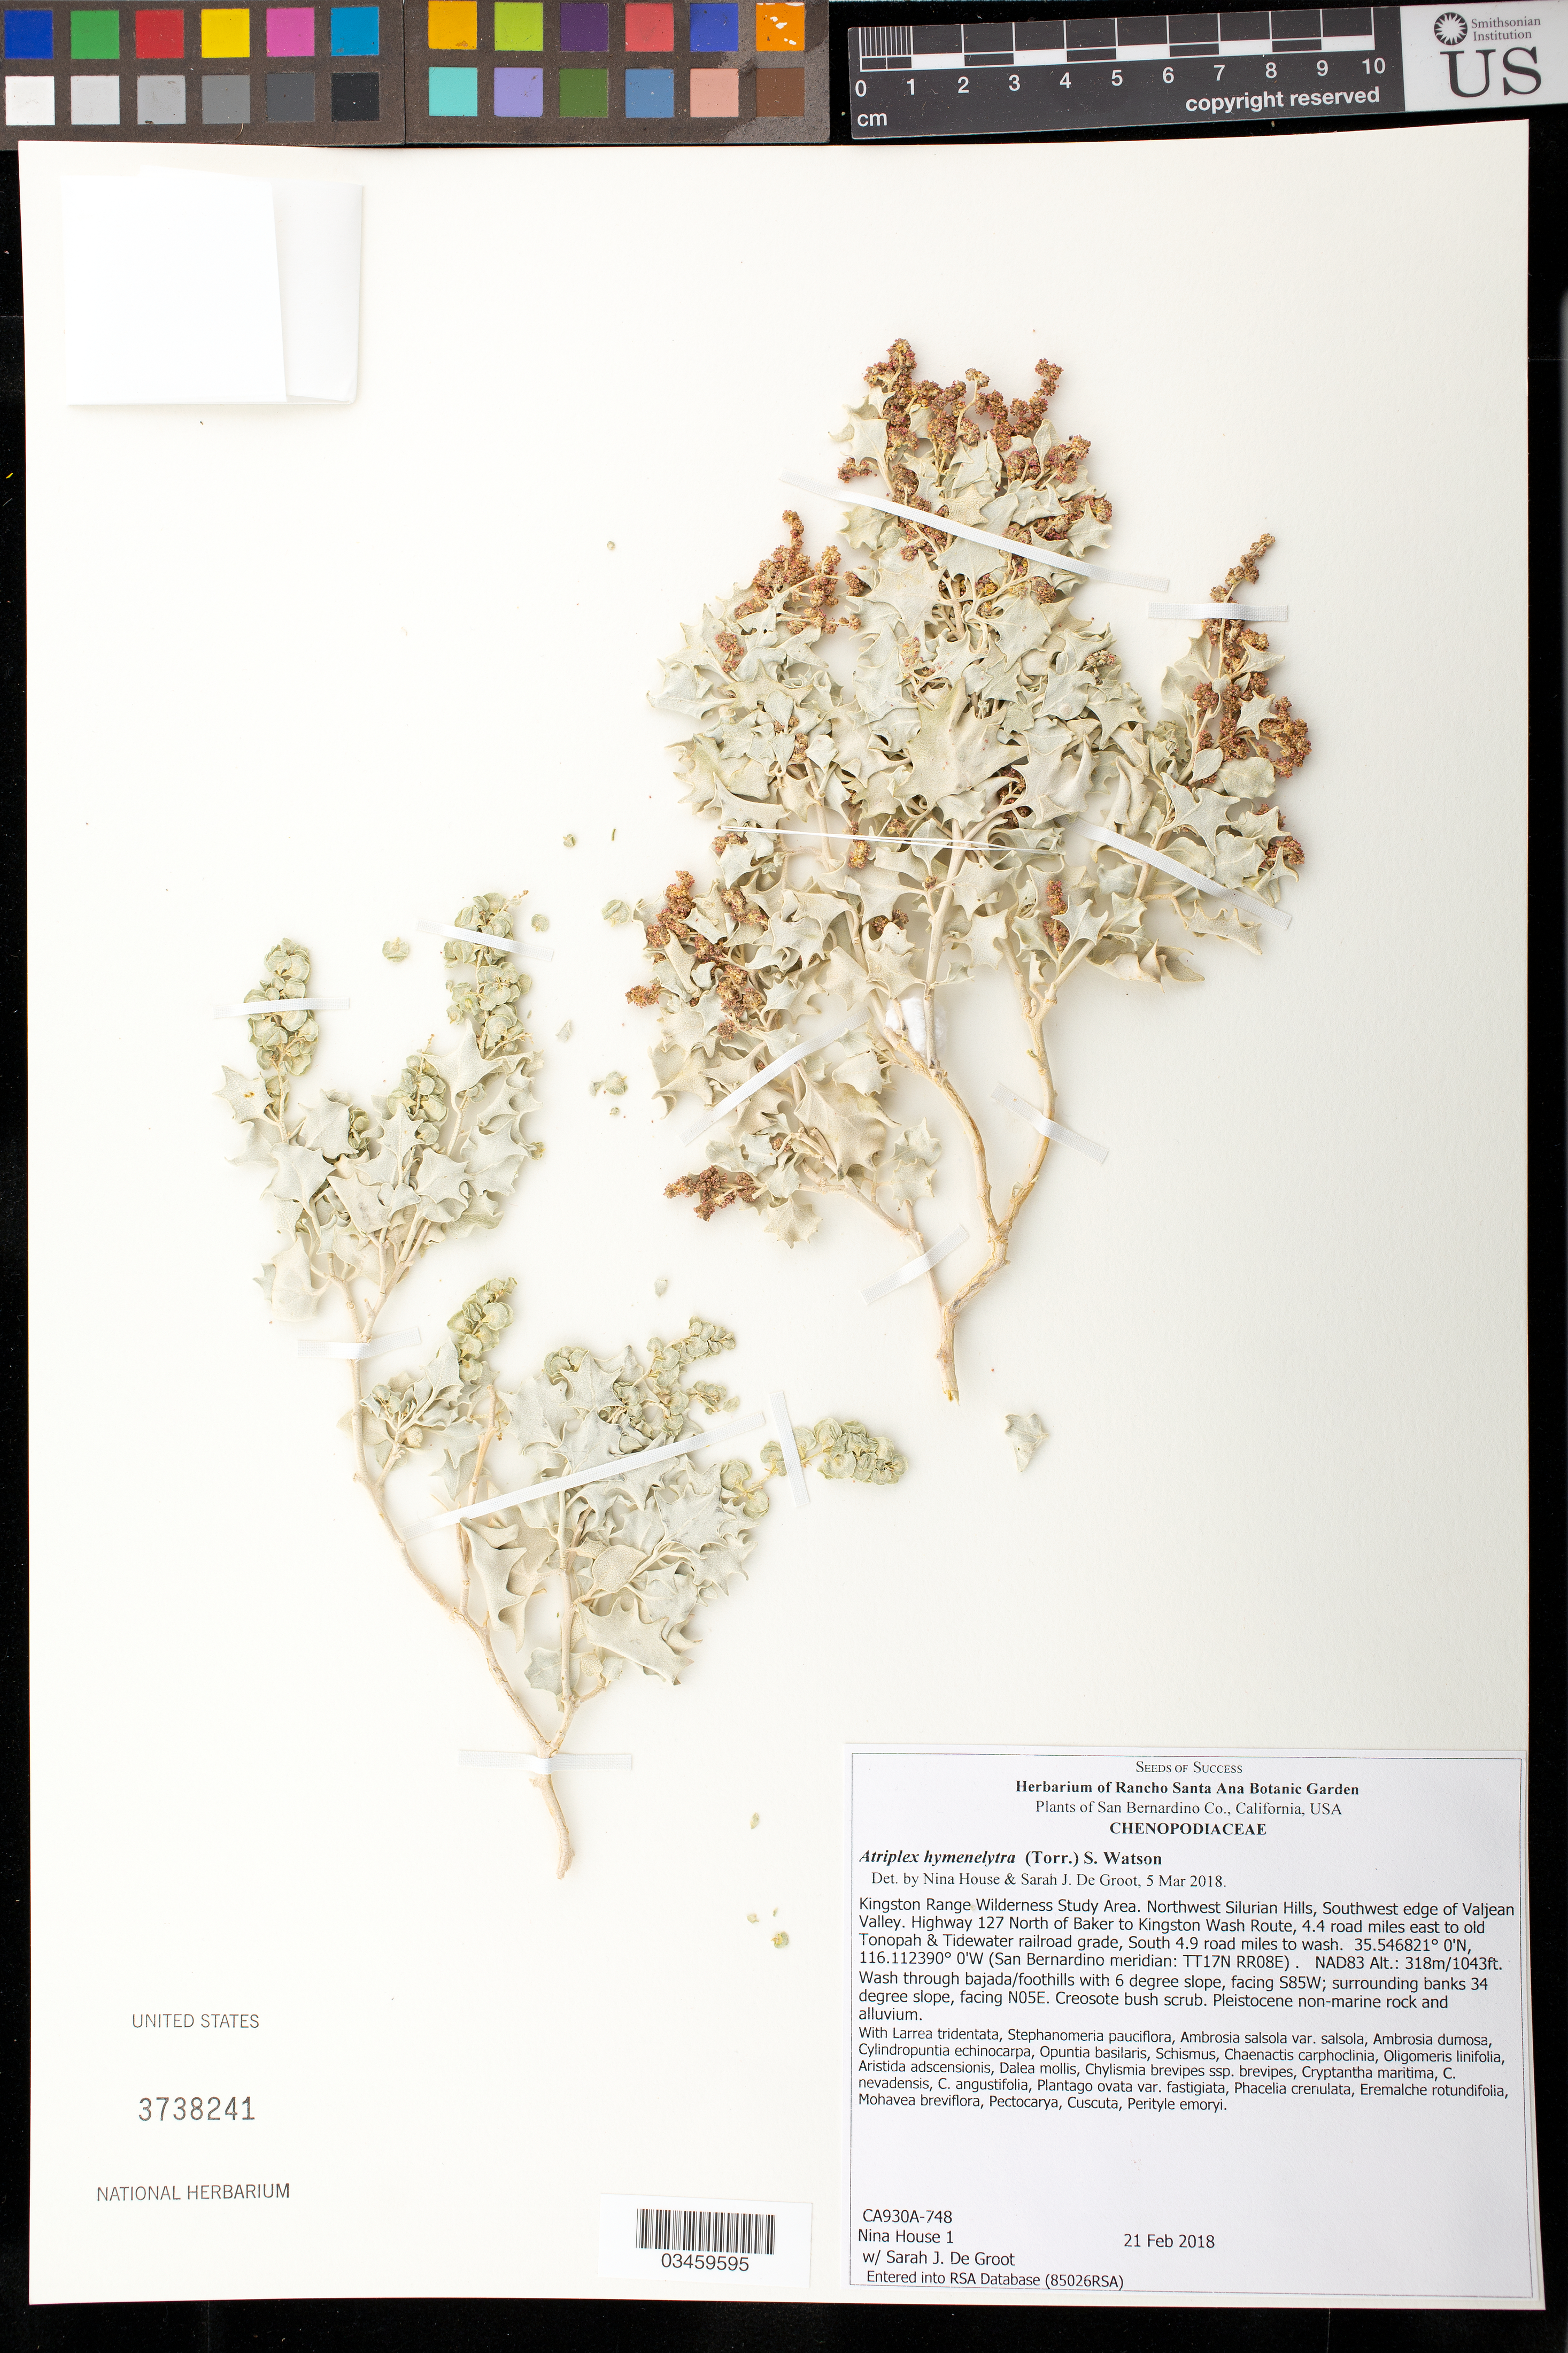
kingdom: Plantae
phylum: Tracheophyta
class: Magnoliopsida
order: Caryophyllales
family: Amaranthaceae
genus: Atriplex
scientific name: Atriplex hymenelytra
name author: (Torr.) S. Watson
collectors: N. House & S. De Groot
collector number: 1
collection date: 2018-02-21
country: United States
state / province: California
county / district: San Bernardino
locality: Kingston Range Wilderness Study Area, NW Silurian Hills, SW edge of Valjean Valley. Hwy 127 N of Baker to Kingston Wash Route, 4.4 road mi. E to old Tonopah and Tidewater railroad grade, S 4.9 road mi to wash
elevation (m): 318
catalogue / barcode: US 3738241